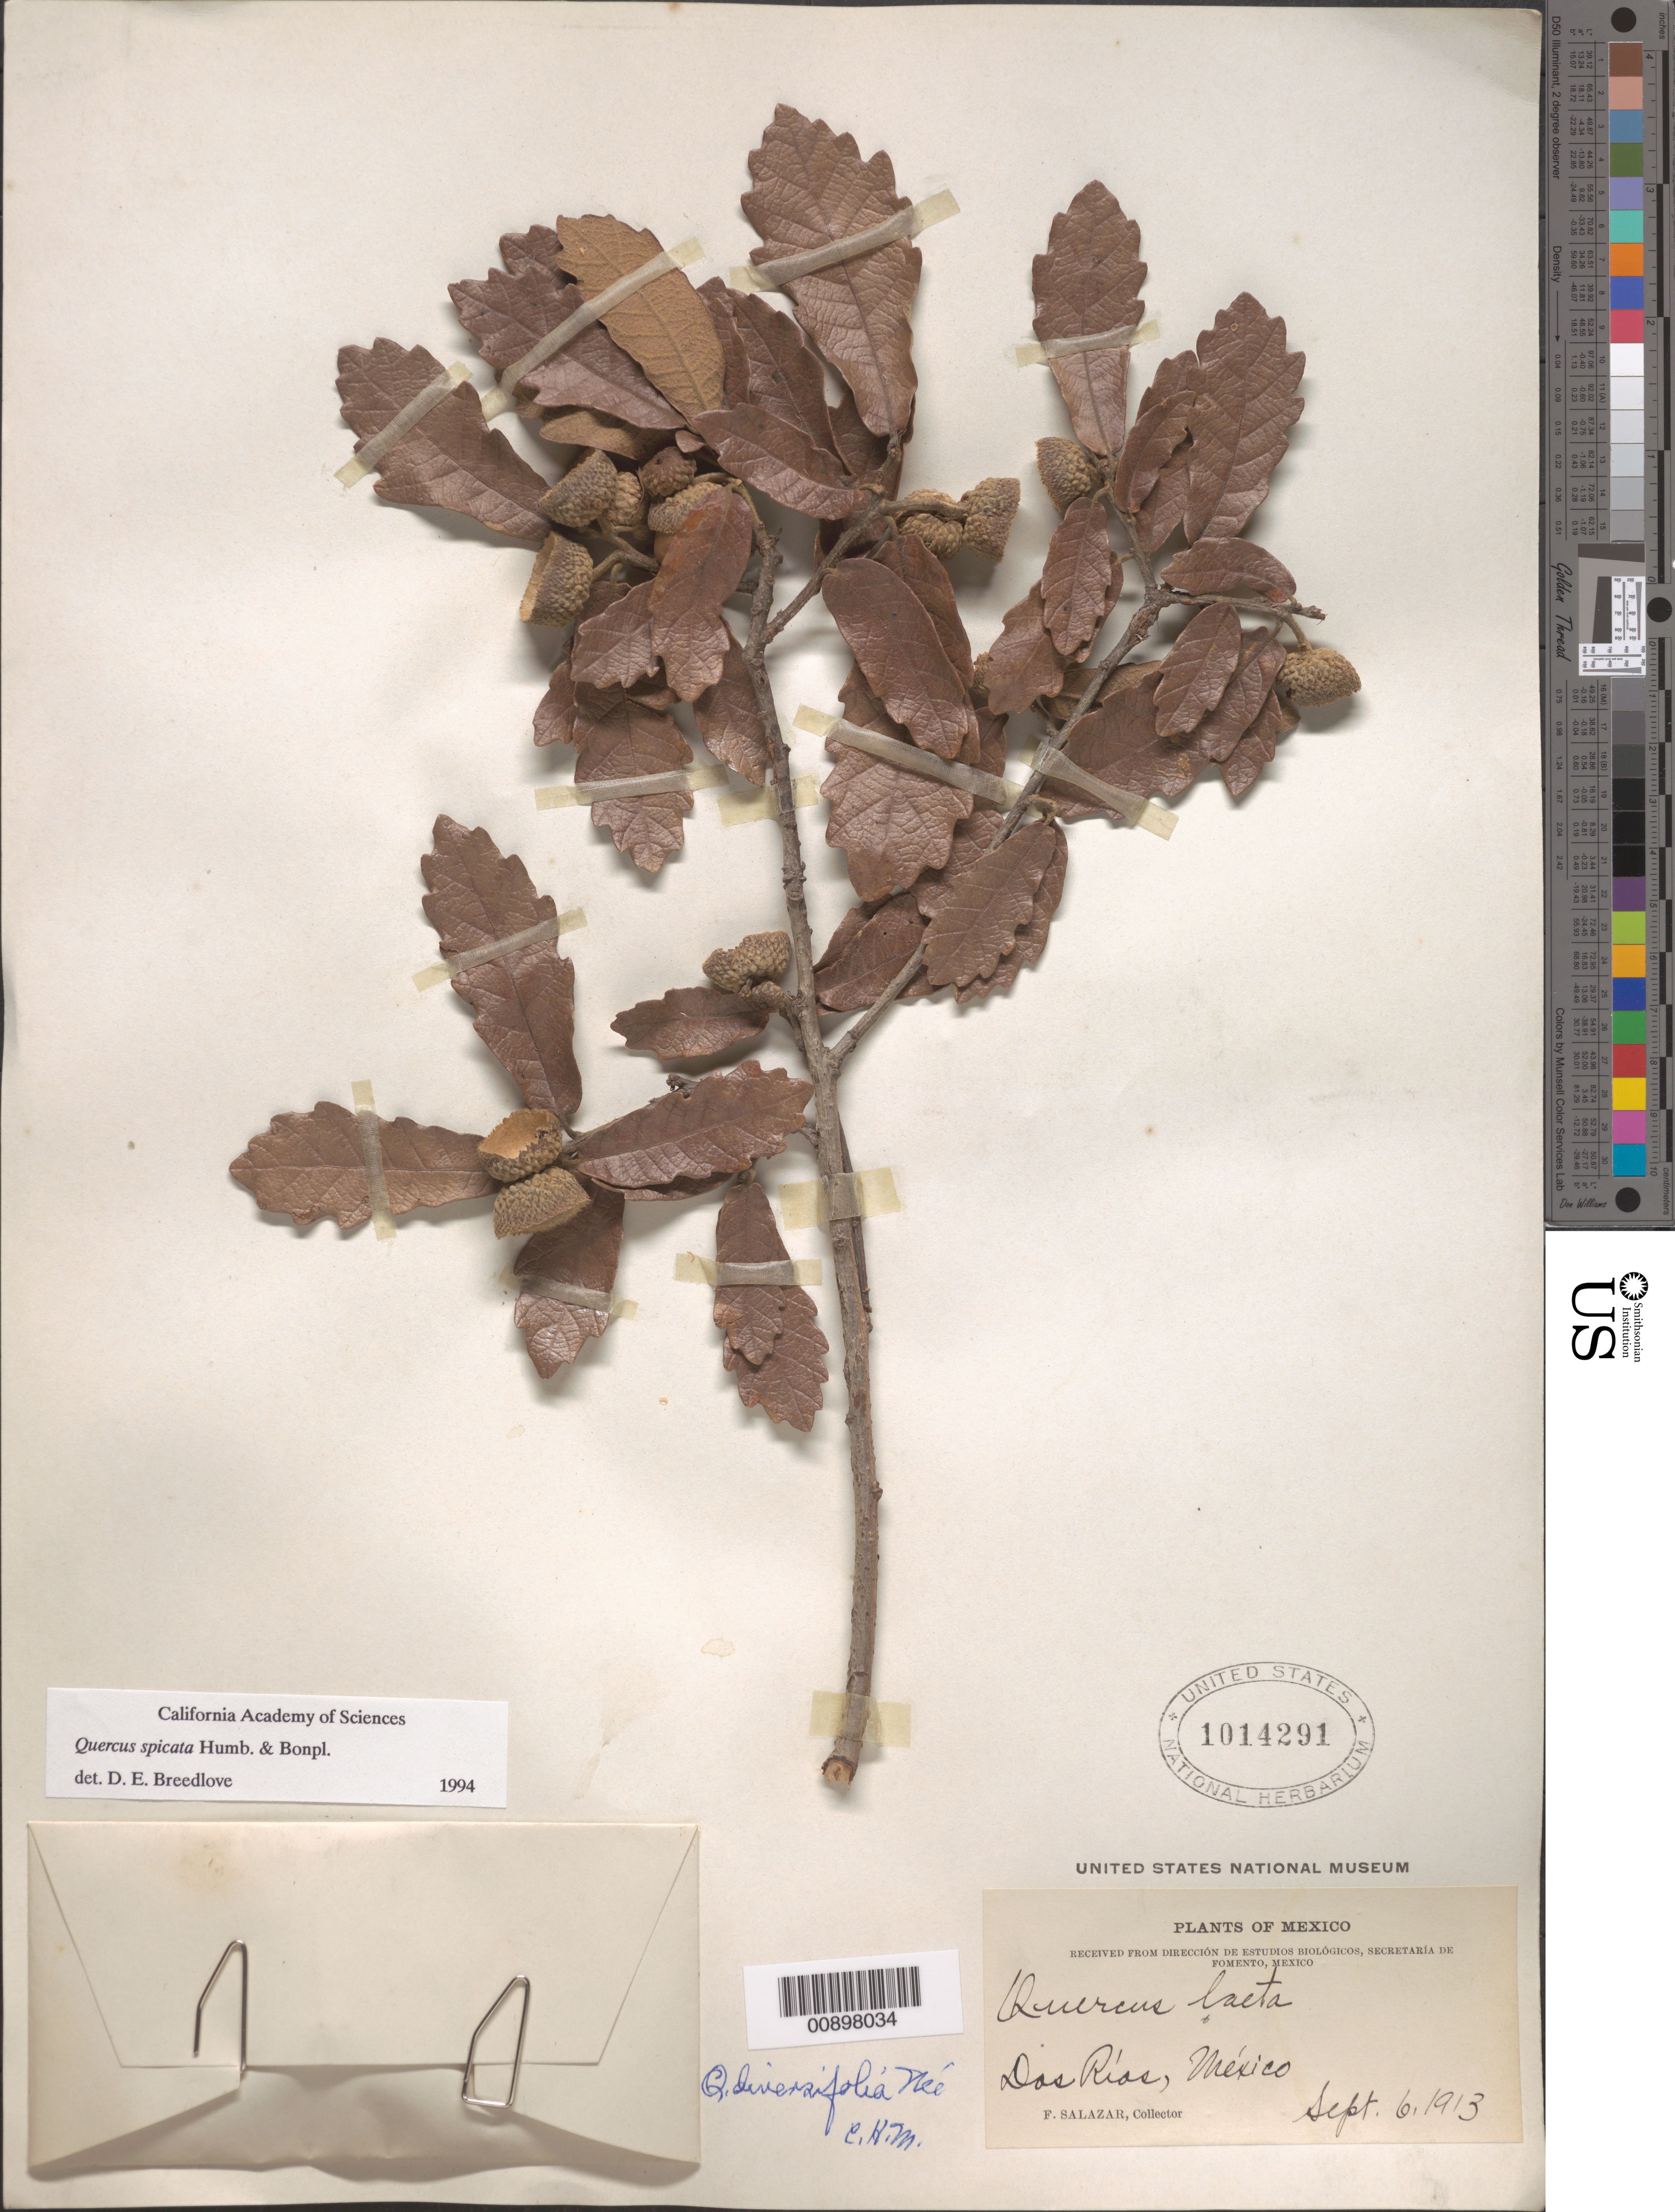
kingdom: Plantae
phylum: Tracheophyta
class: Magnoliopsida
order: Fagales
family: Fagaceae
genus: Quercus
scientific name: Quercus spicata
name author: Bonpl.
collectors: F. Salazar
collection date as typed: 06 Sep 1913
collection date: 1913-09-06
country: Mexico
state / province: México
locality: Dos Ríos, México.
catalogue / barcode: US 1014291